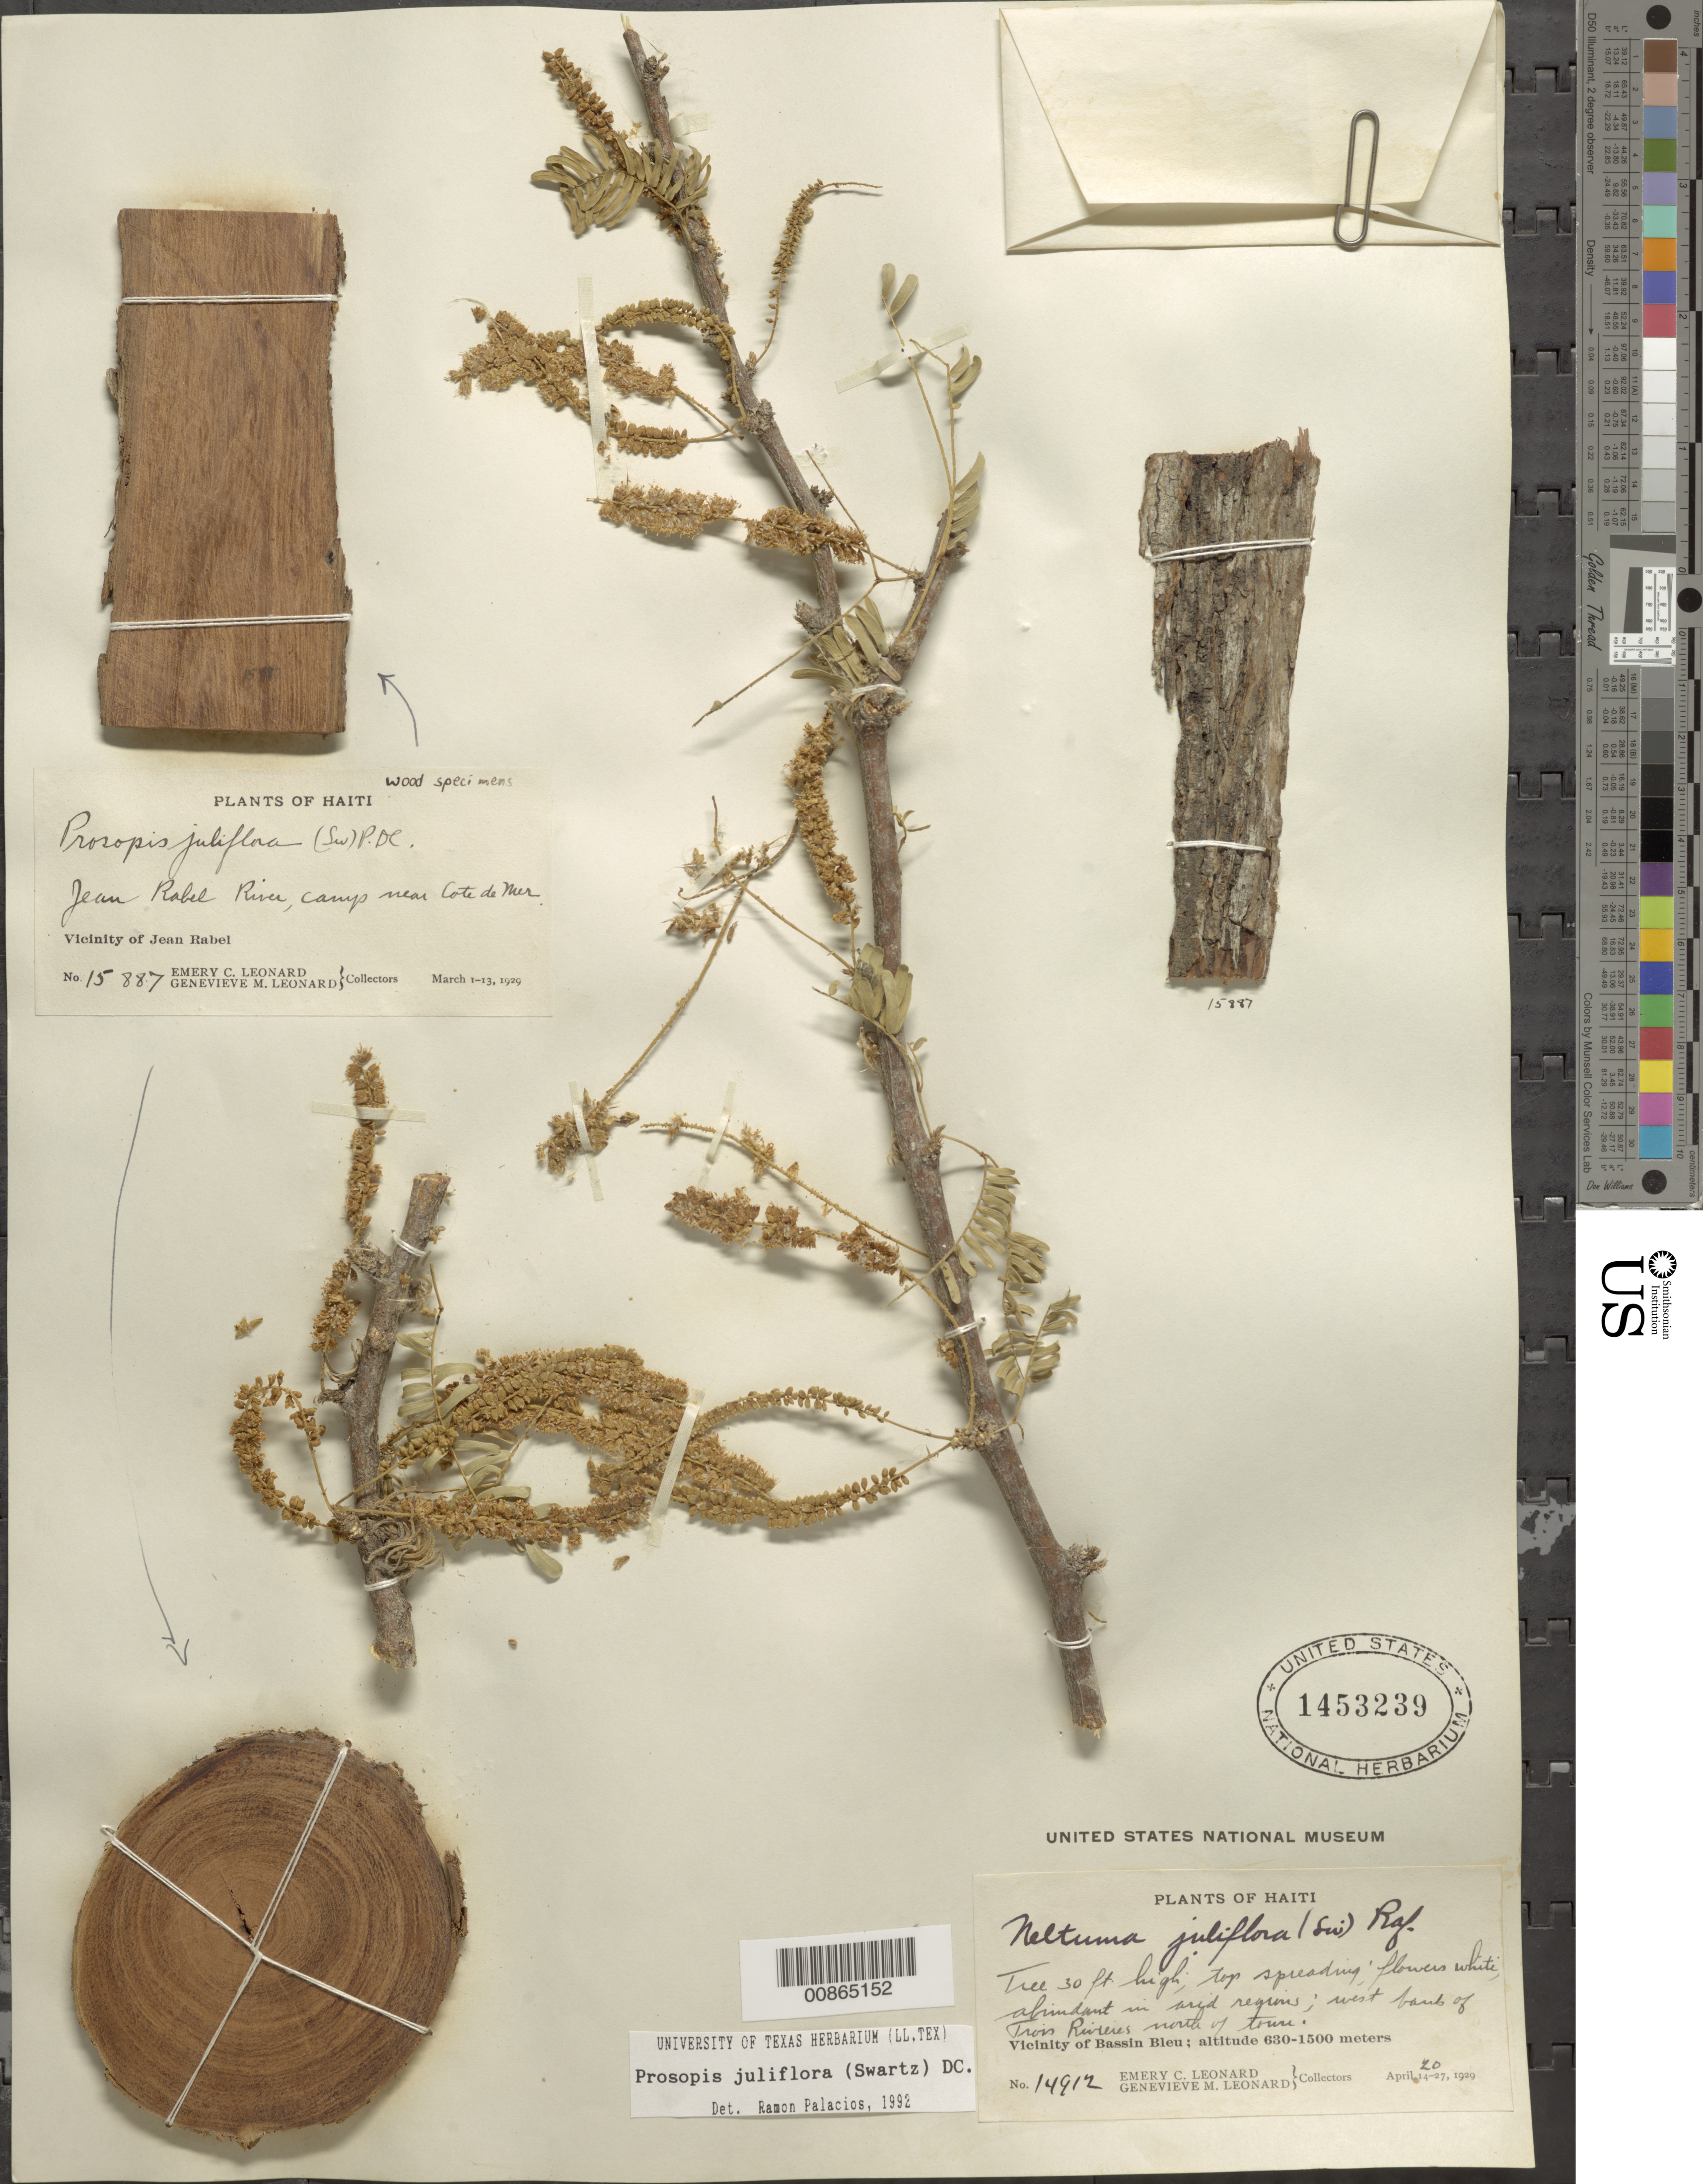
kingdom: Plantae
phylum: Tracheophyta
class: Magnoliopsida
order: Fabales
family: Fabaceae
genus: Neltuma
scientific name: Neltuma juliflora var. juliflora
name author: (Sw.) Raf.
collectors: E. C. Leonard & G. M. Leonard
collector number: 14912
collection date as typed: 20 Apr 1929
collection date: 1929-04-20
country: Haiti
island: Hispaniola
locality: Vicinity of Bassin Bleu. West bank of Trois Rivières north of town.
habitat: Bank of river. Abundant in arid regions.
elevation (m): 630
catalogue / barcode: US 1453239